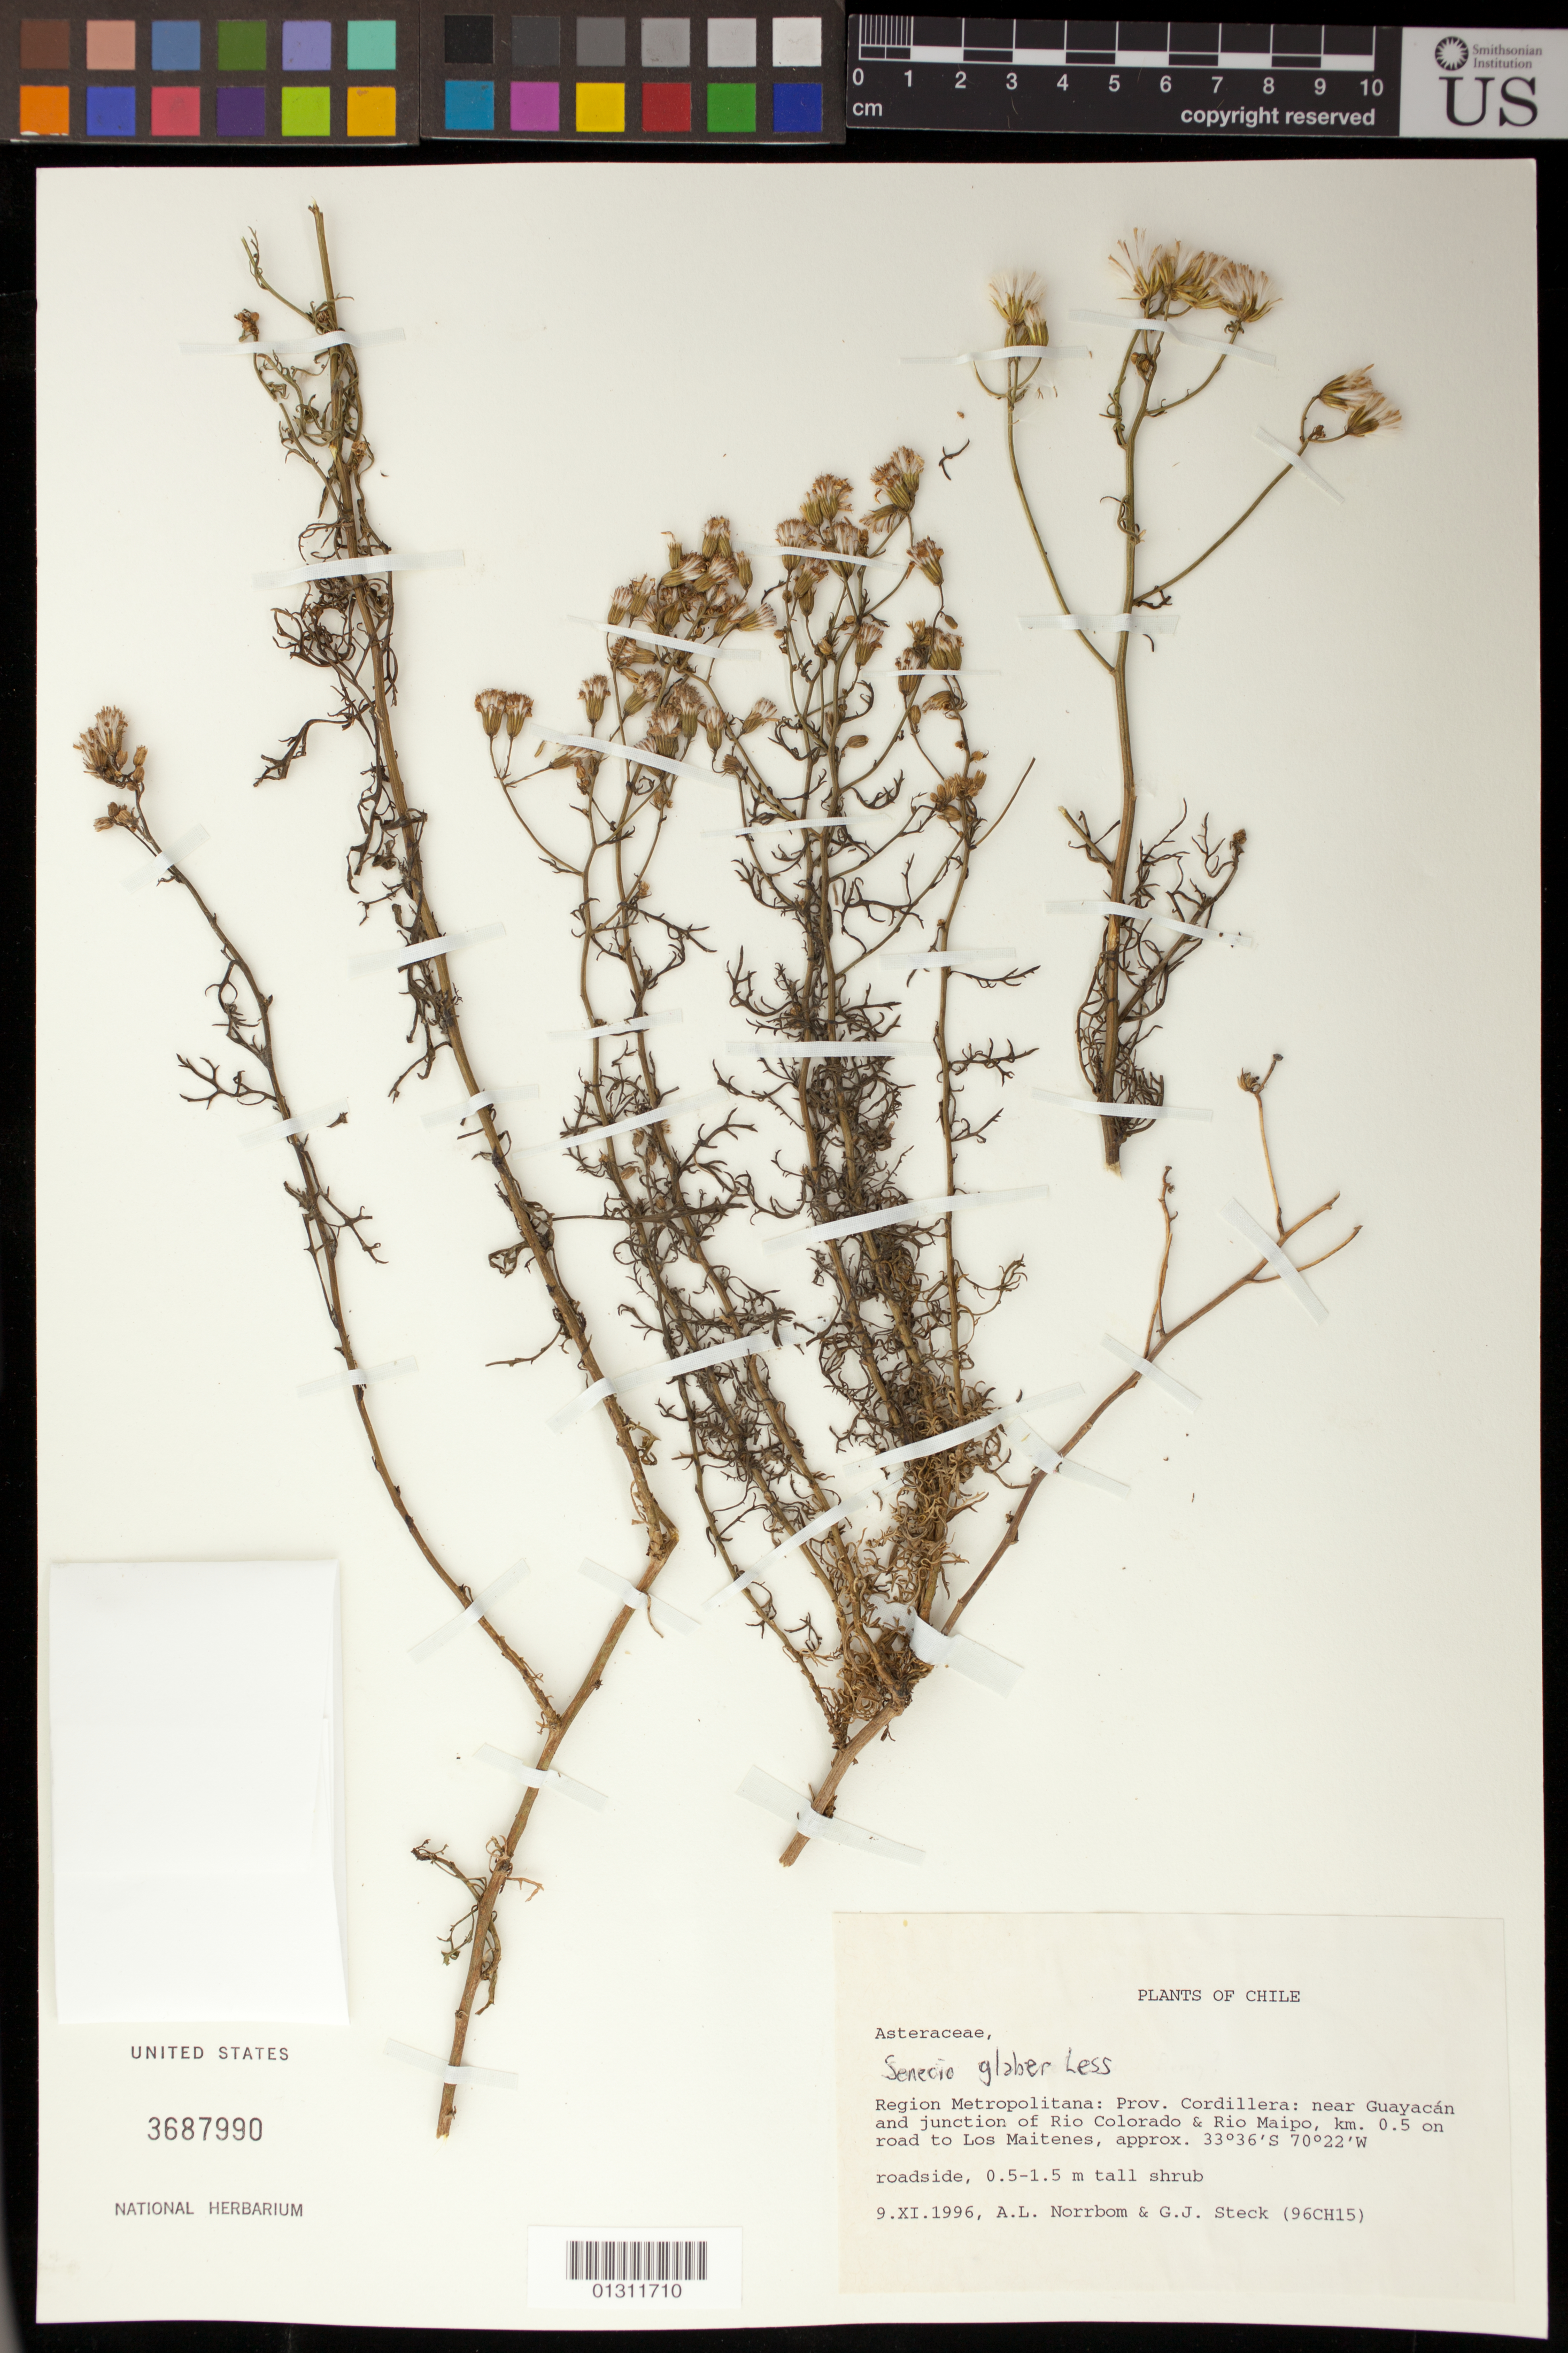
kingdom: Plantae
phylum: Tracheophyta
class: Magnoliopsida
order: Asterales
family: Asteraceae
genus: Senecio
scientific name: Senecio glaber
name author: Less.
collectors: A. L. Norrbom & G. Steck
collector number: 96CH15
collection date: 1996-11-09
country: Chile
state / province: Región Metropolitana (RM)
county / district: Cordillera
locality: Prov. Cordillera: near Guayacan and junction of Rio Colorado and Rio Mapio, 0.5 km on road to Los Maitenes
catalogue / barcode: US 3687990